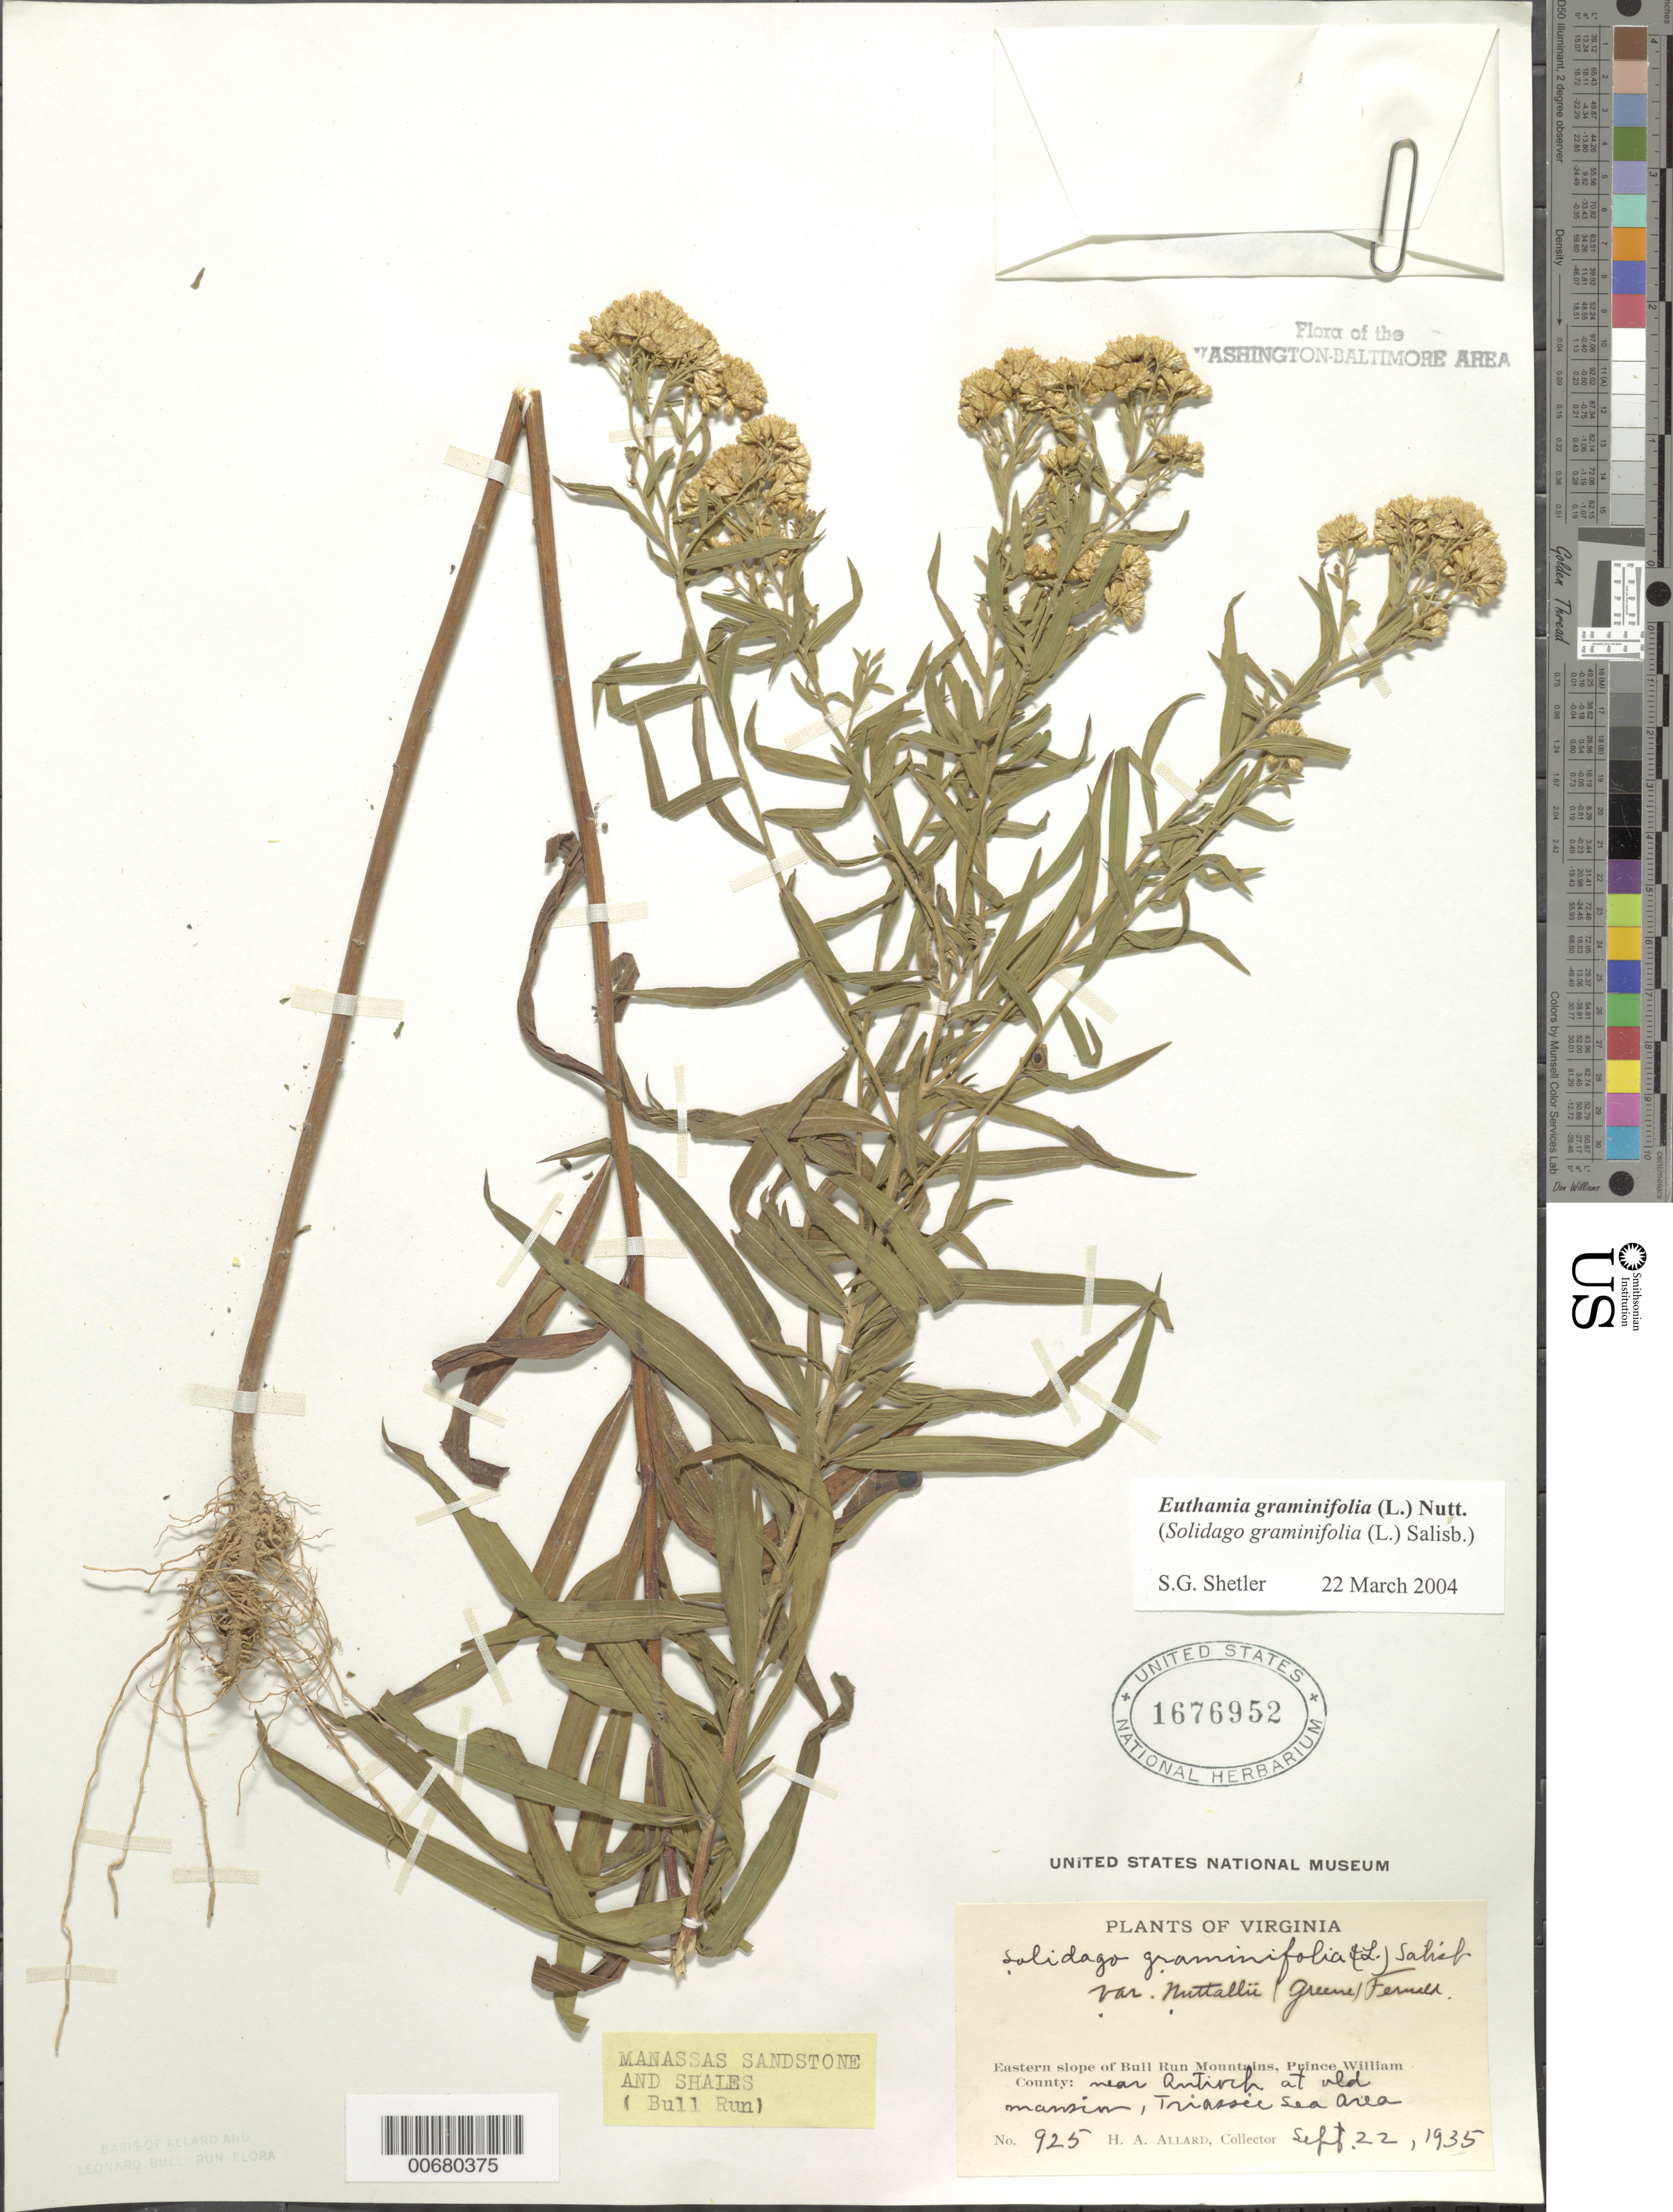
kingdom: Plantae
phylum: Tracheophyta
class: Magnoliopsida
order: Asterales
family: Asteraceae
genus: Euthamia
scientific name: Euthamia graminifolia var. nuttalii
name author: (S.W. Greene) W. Stone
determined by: Shetler, Stanwyn G., (US), NMNH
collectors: H. A. Allard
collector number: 925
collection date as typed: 22 Sep 1935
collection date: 1935-09-22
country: United States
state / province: Virginia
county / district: Prince William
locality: Bull Run Mts., near Antioch Bull Run Mts.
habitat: Triassic sea area. At old mansion.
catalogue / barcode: US 1676952